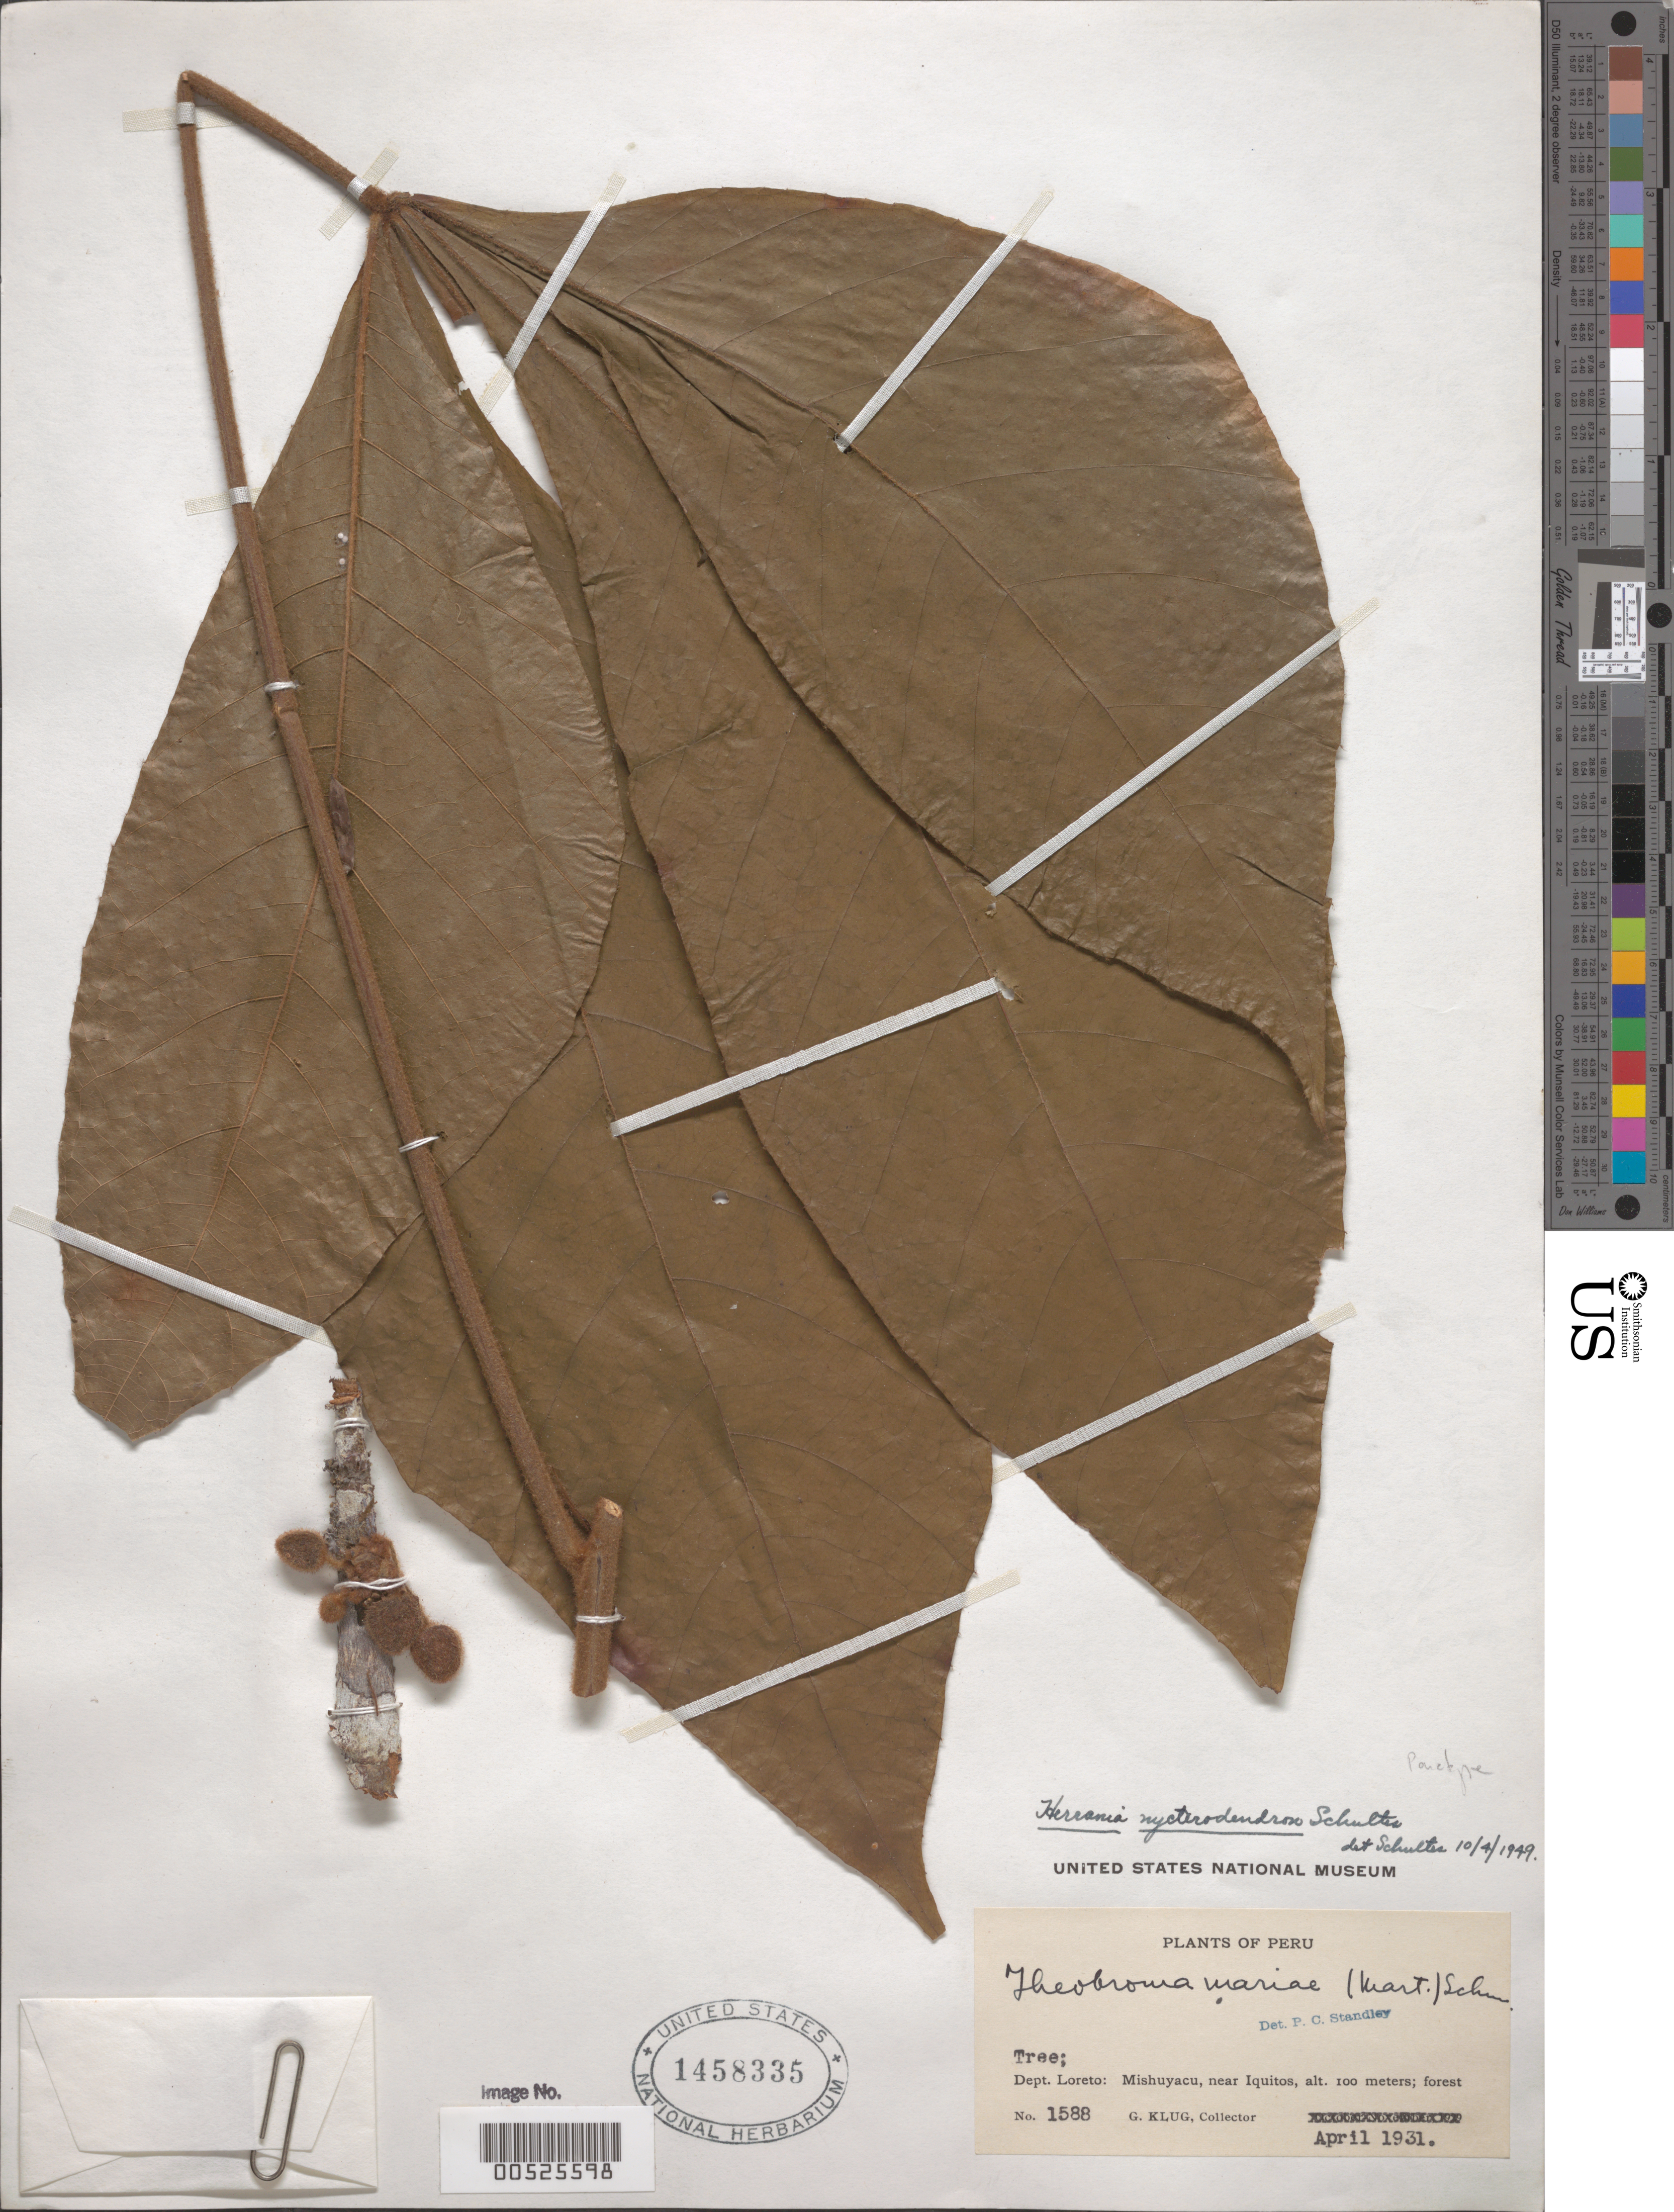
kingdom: Plantae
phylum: Tracheophyta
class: Magnoliopsida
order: Malvales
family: Malvaceae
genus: Herrania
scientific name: Herrania nycterodendron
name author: R.E. Schult.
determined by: Schultes, R. E.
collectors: G. Klug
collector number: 1588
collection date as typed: Apr 1931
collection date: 1931-04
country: Peru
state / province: Loreto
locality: Mishuyacu, near Iquitos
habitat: forest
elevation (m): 100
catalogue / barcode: US 1458335